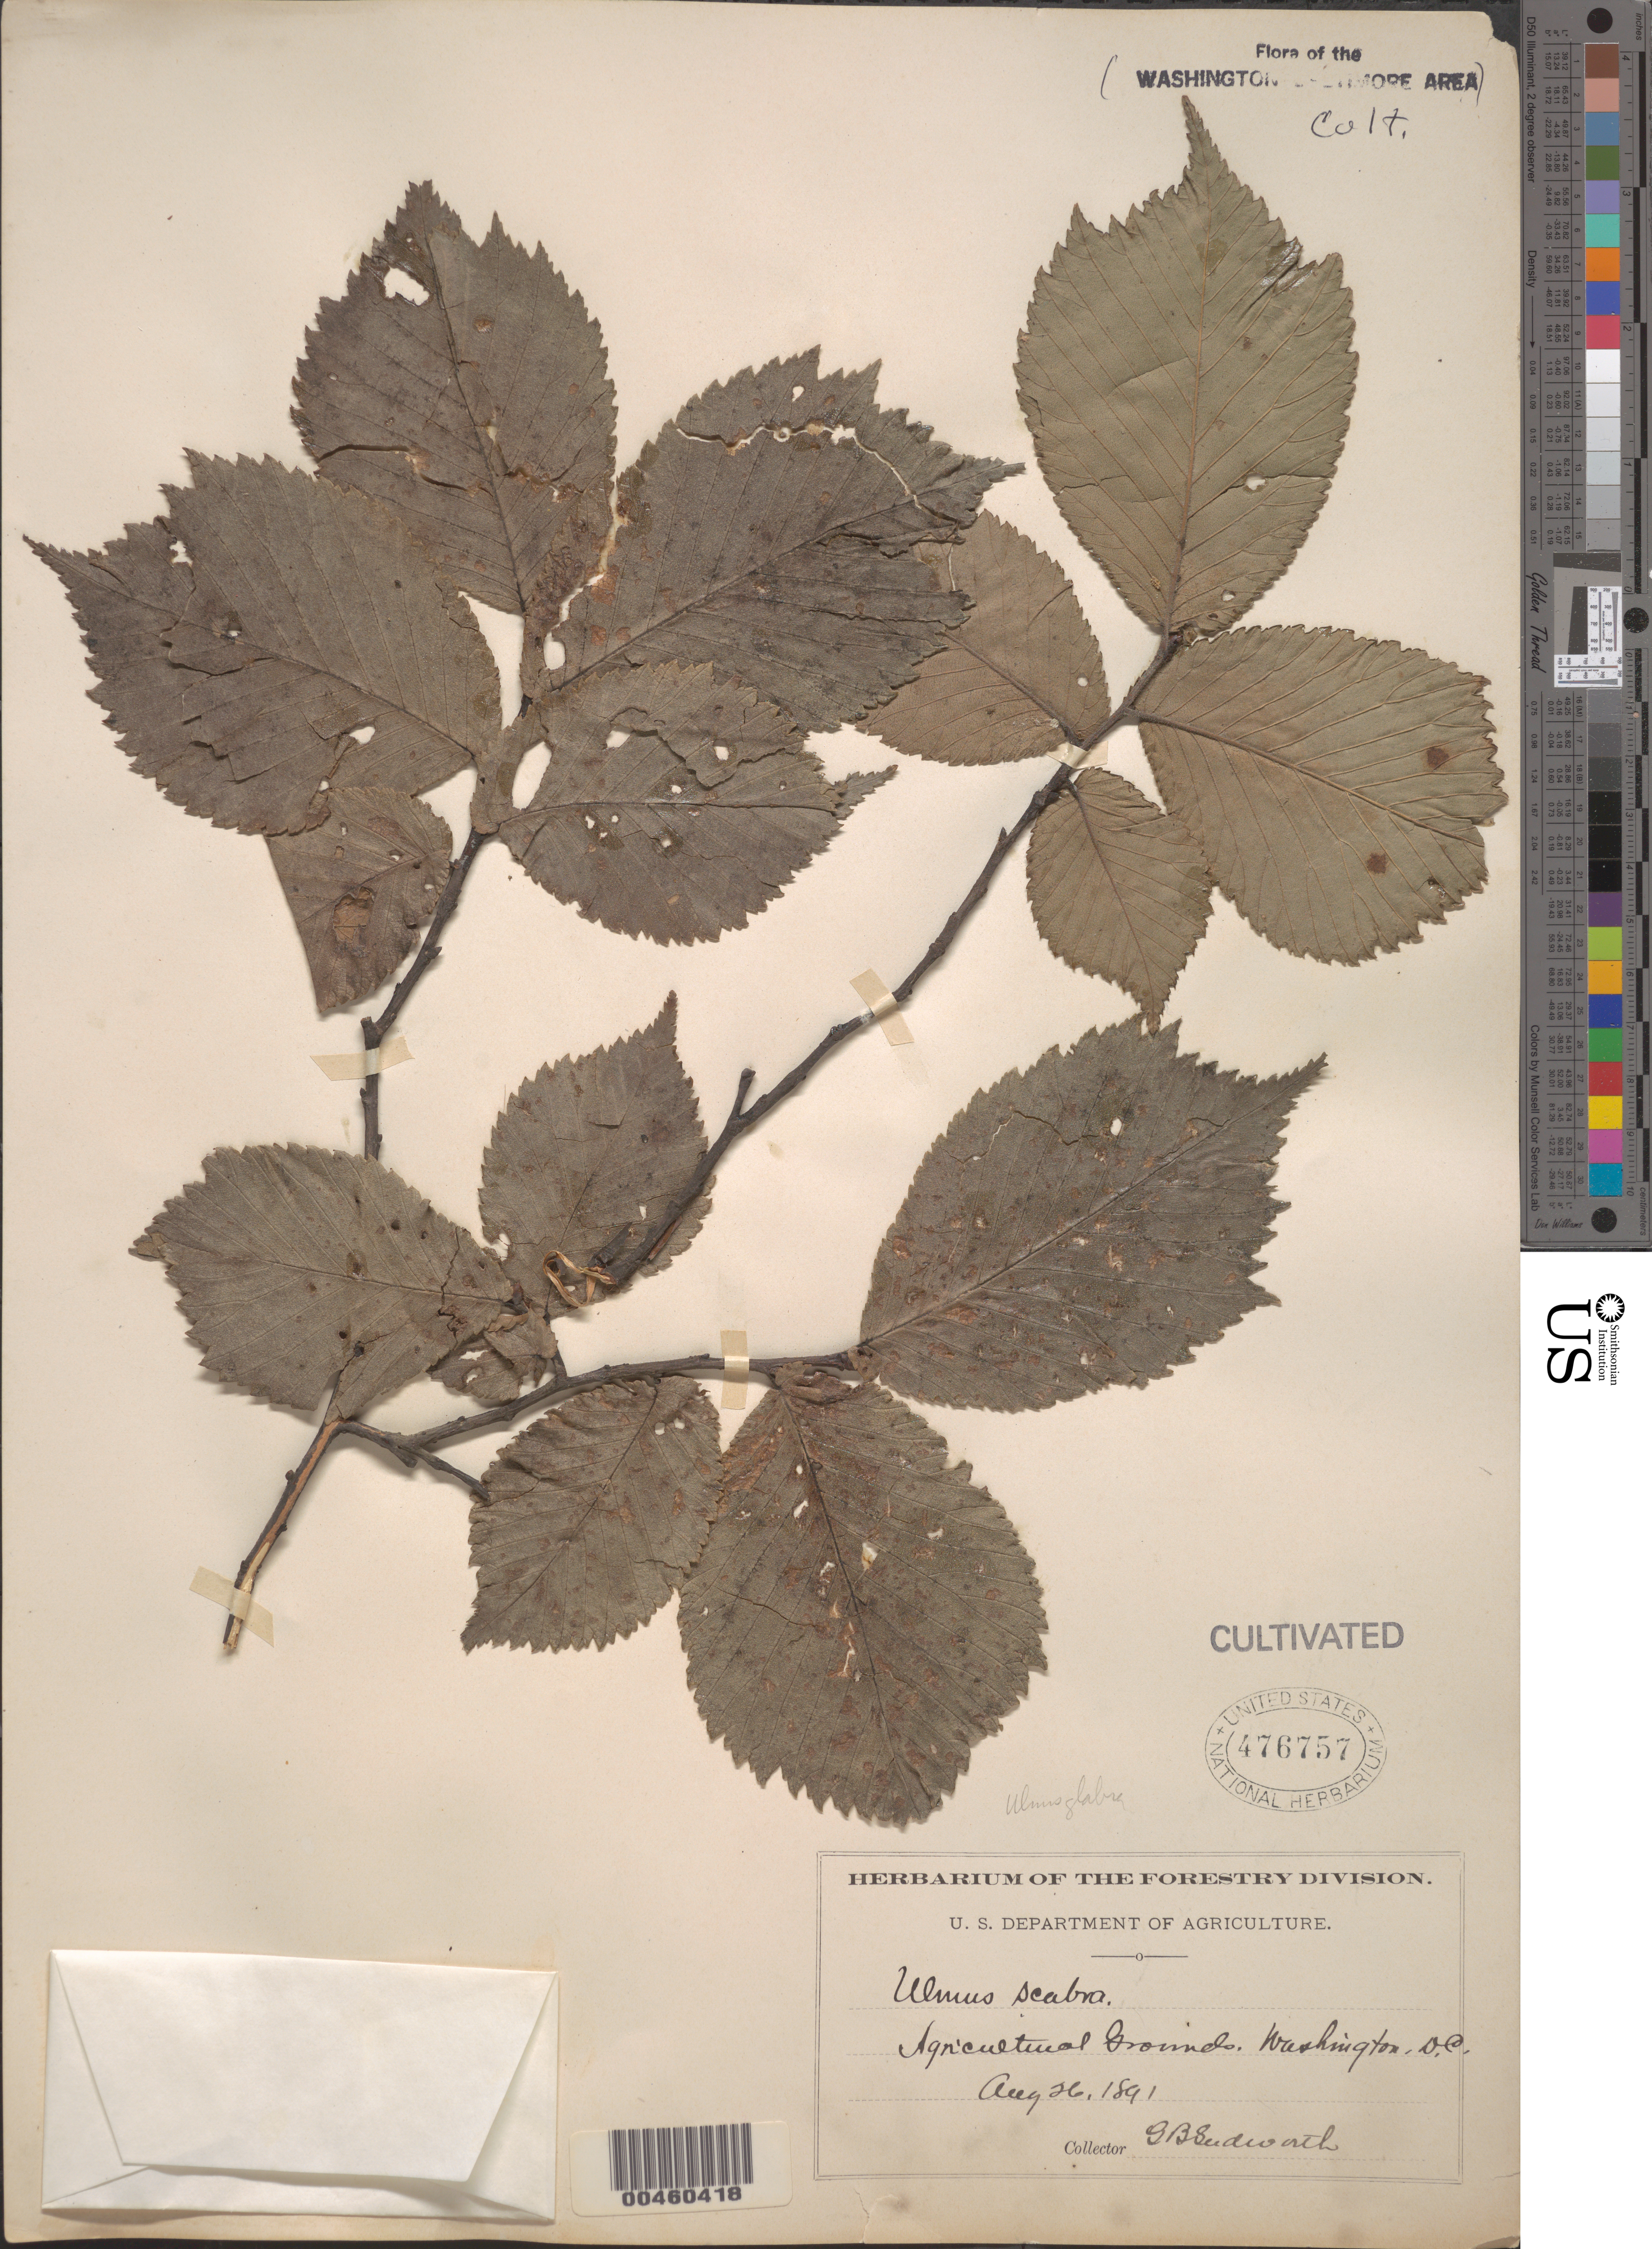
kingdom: Plantae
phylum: Tracheophyta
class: Magnoliopsida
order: Rosales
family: Ulmaceae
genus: Ulmus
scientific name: Ulmus glabra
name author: Huds.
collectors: G. B. Sudworth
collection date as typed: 26 Aug 1891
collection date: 1891-08-26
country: United States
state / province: District of Columbia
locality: Agricultural grounds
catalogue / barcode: US 476757